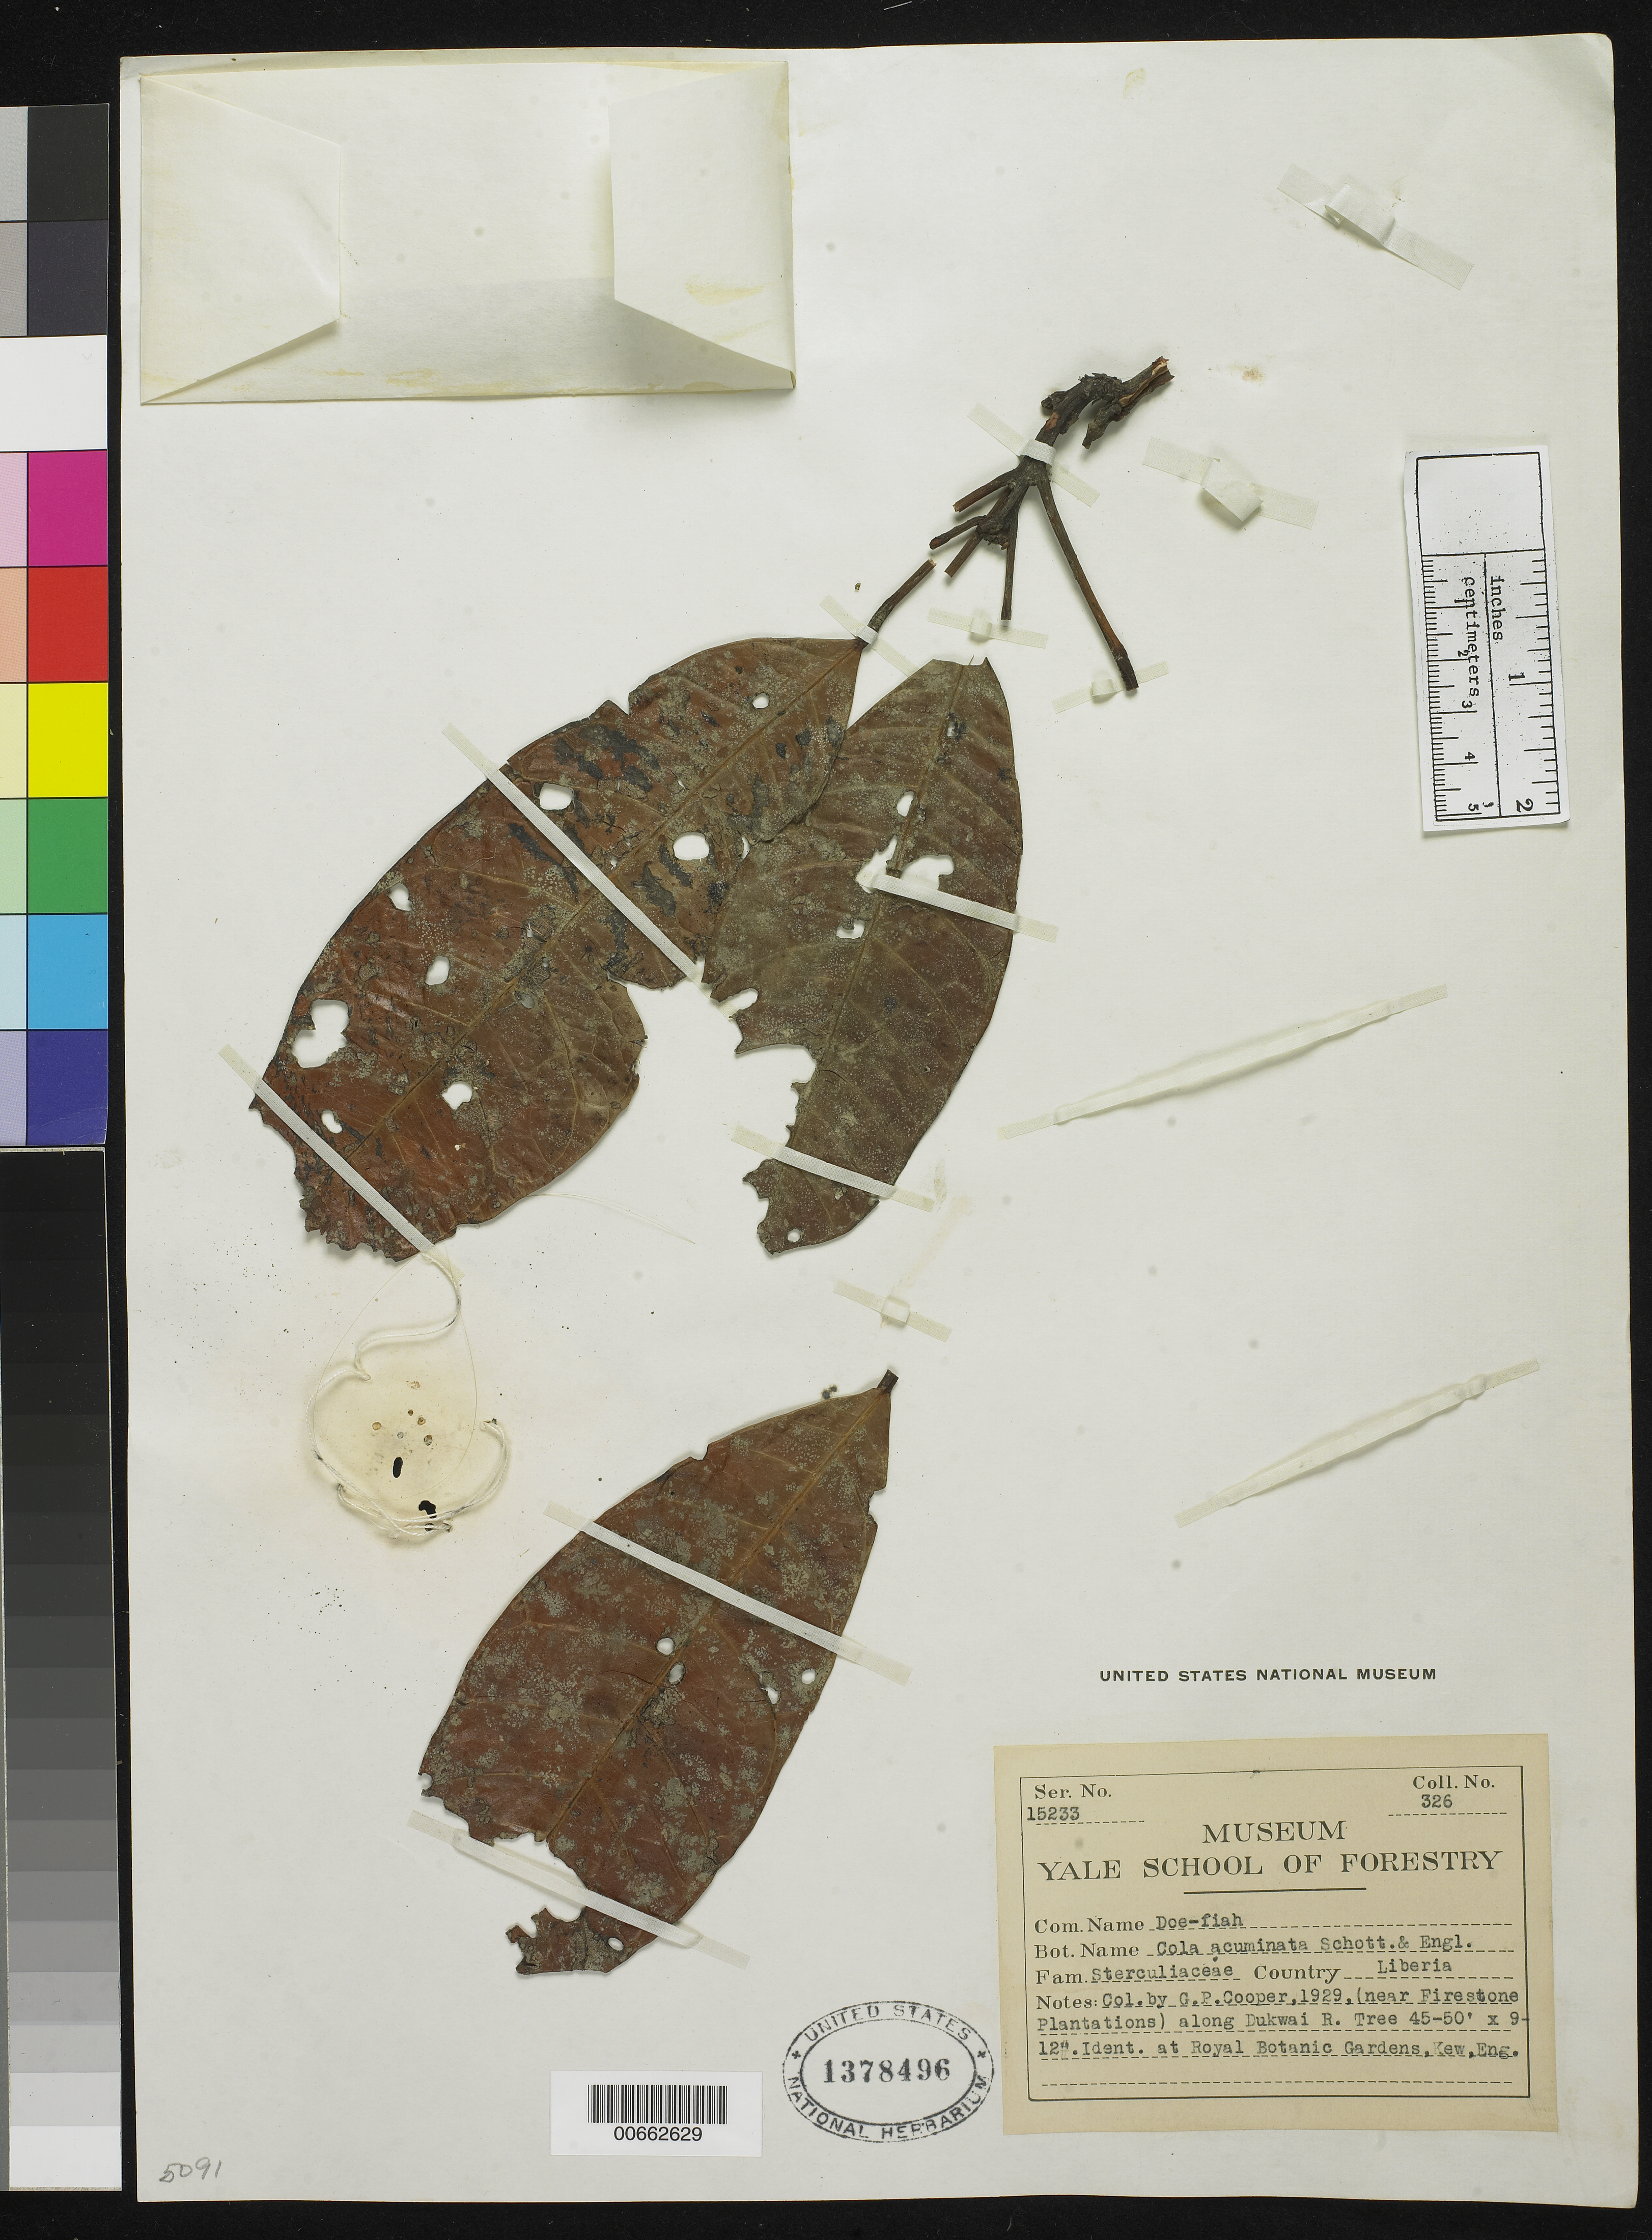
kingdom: Plantae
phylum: Tracheophyta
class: Magnoliopsida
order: Malvales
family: Malvaceae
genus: Cola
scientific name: Cola acuminata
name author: (P. Beauv.) Schott & Endl.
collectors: G. Cooper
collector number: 326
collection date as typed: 1929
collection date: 1929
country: Liberia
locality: Near Firestone Plantations, along Dukwai River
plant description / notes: Common name: Doe-fiah; MAD, US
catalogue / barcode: US 1378496